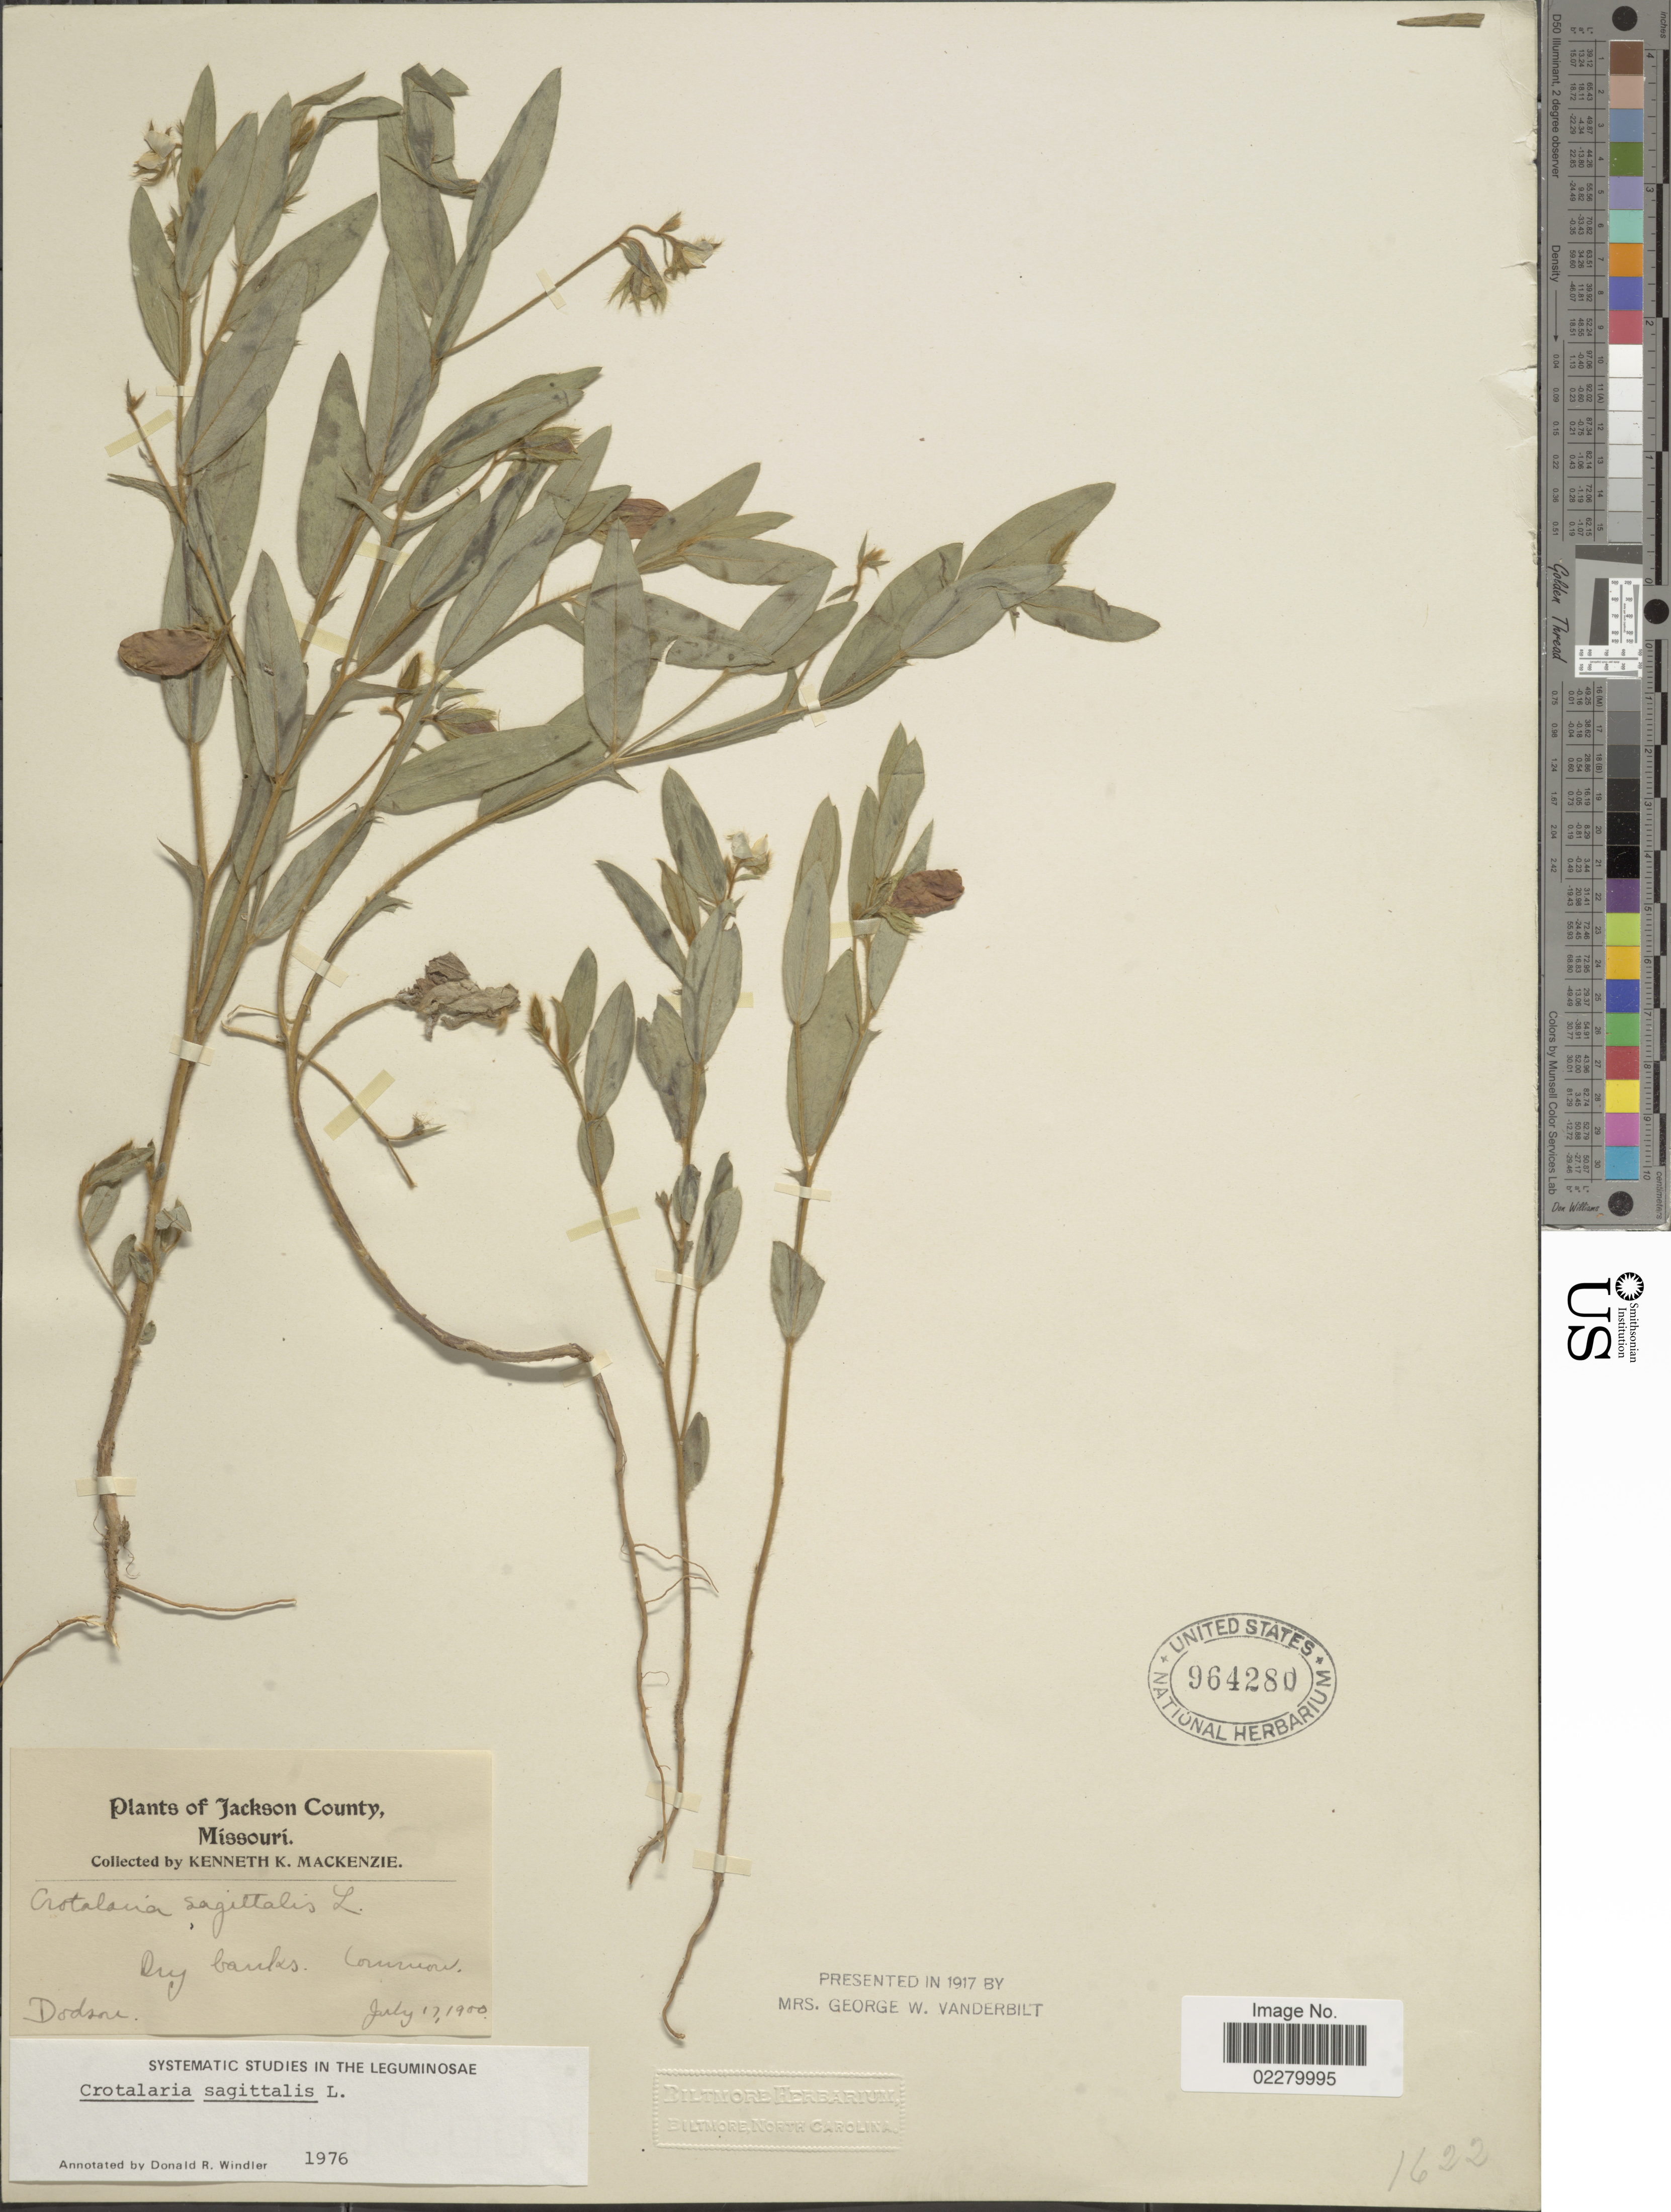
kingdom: Plantae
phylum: Tracheophyta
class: Magnoliopsida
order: Fabales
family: Fabaceae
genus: Crotalaria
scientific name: Crotalaria sagittalis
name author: L.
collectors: K. K. Mackenzie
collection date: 1900-07-17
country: United States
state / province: Missouri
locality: Jackson County, Missouri. Dry banks, Common. Dodson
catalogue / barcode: US 964280